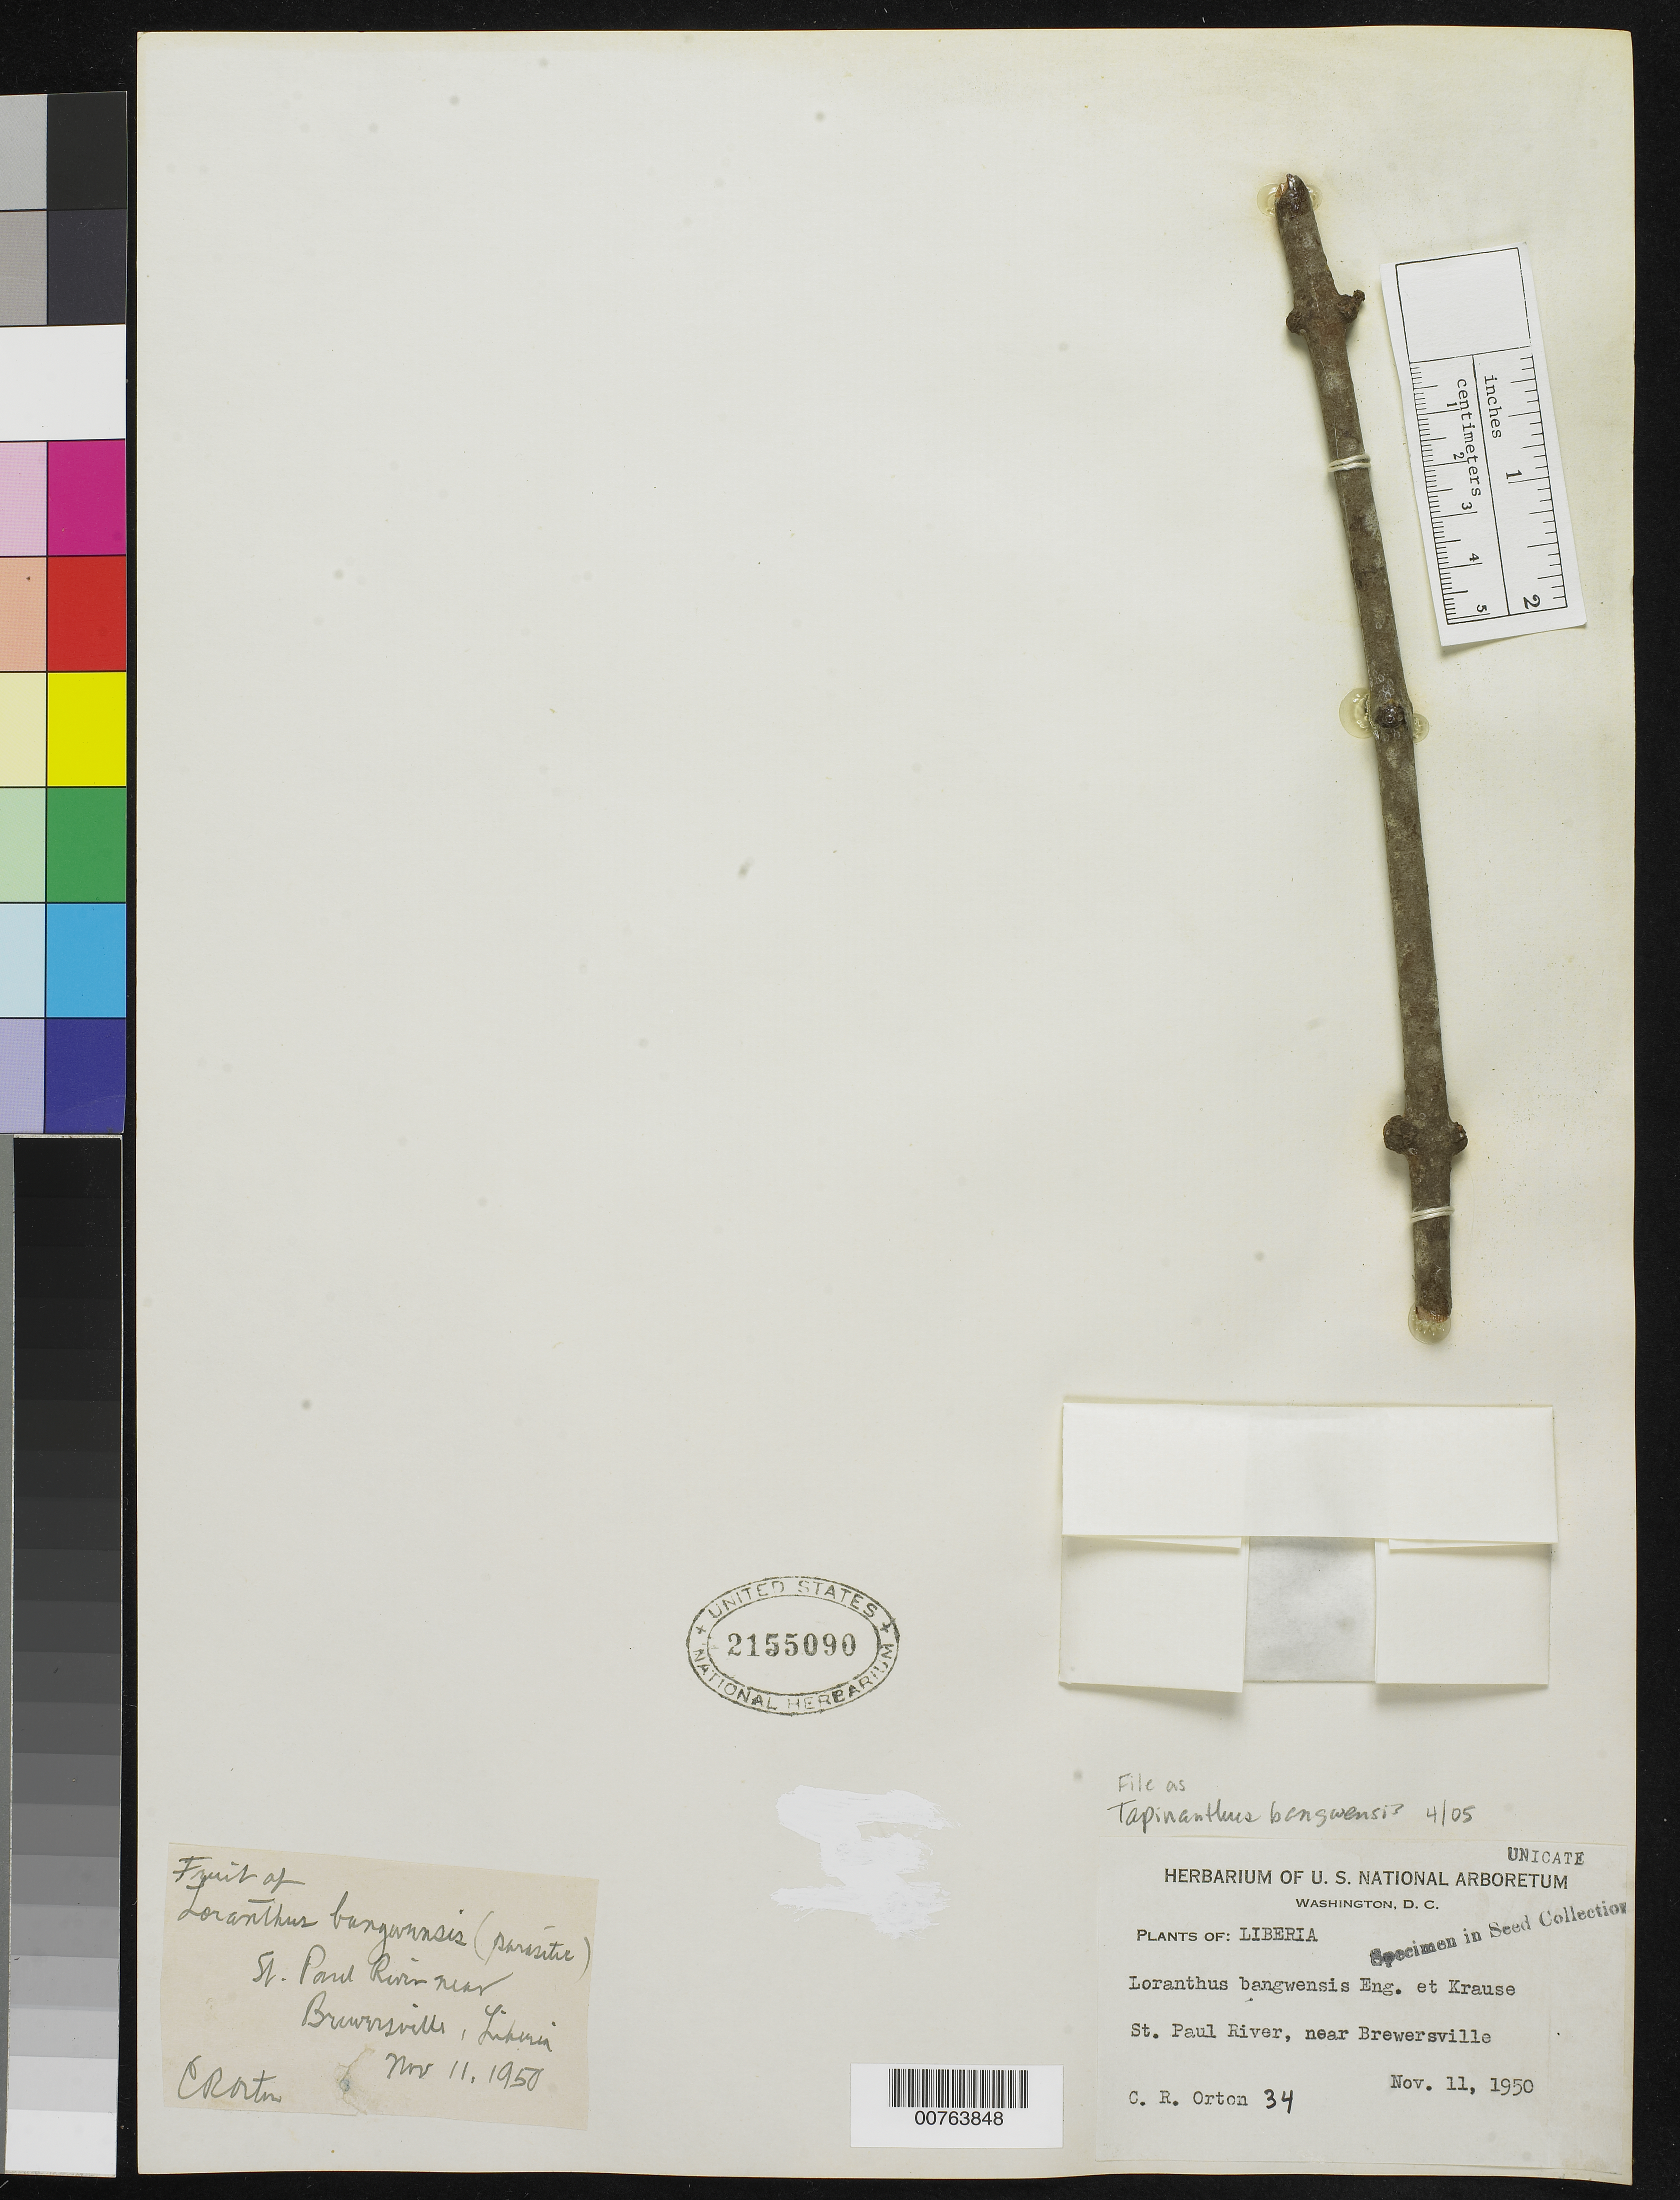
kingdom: Plantae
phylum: Tracheophyta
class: Magnoliopsida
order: Santalales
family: Loranthaceae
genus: Tapinanthus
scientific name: Tapinanthus bangwensis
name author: (Engl.) Danser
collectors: C. Orton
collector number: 34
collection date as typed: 11 Nov 1950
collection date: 1950-11-11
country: Liberia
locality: St. Paul River, near Brewersville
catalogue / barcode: US 2155090